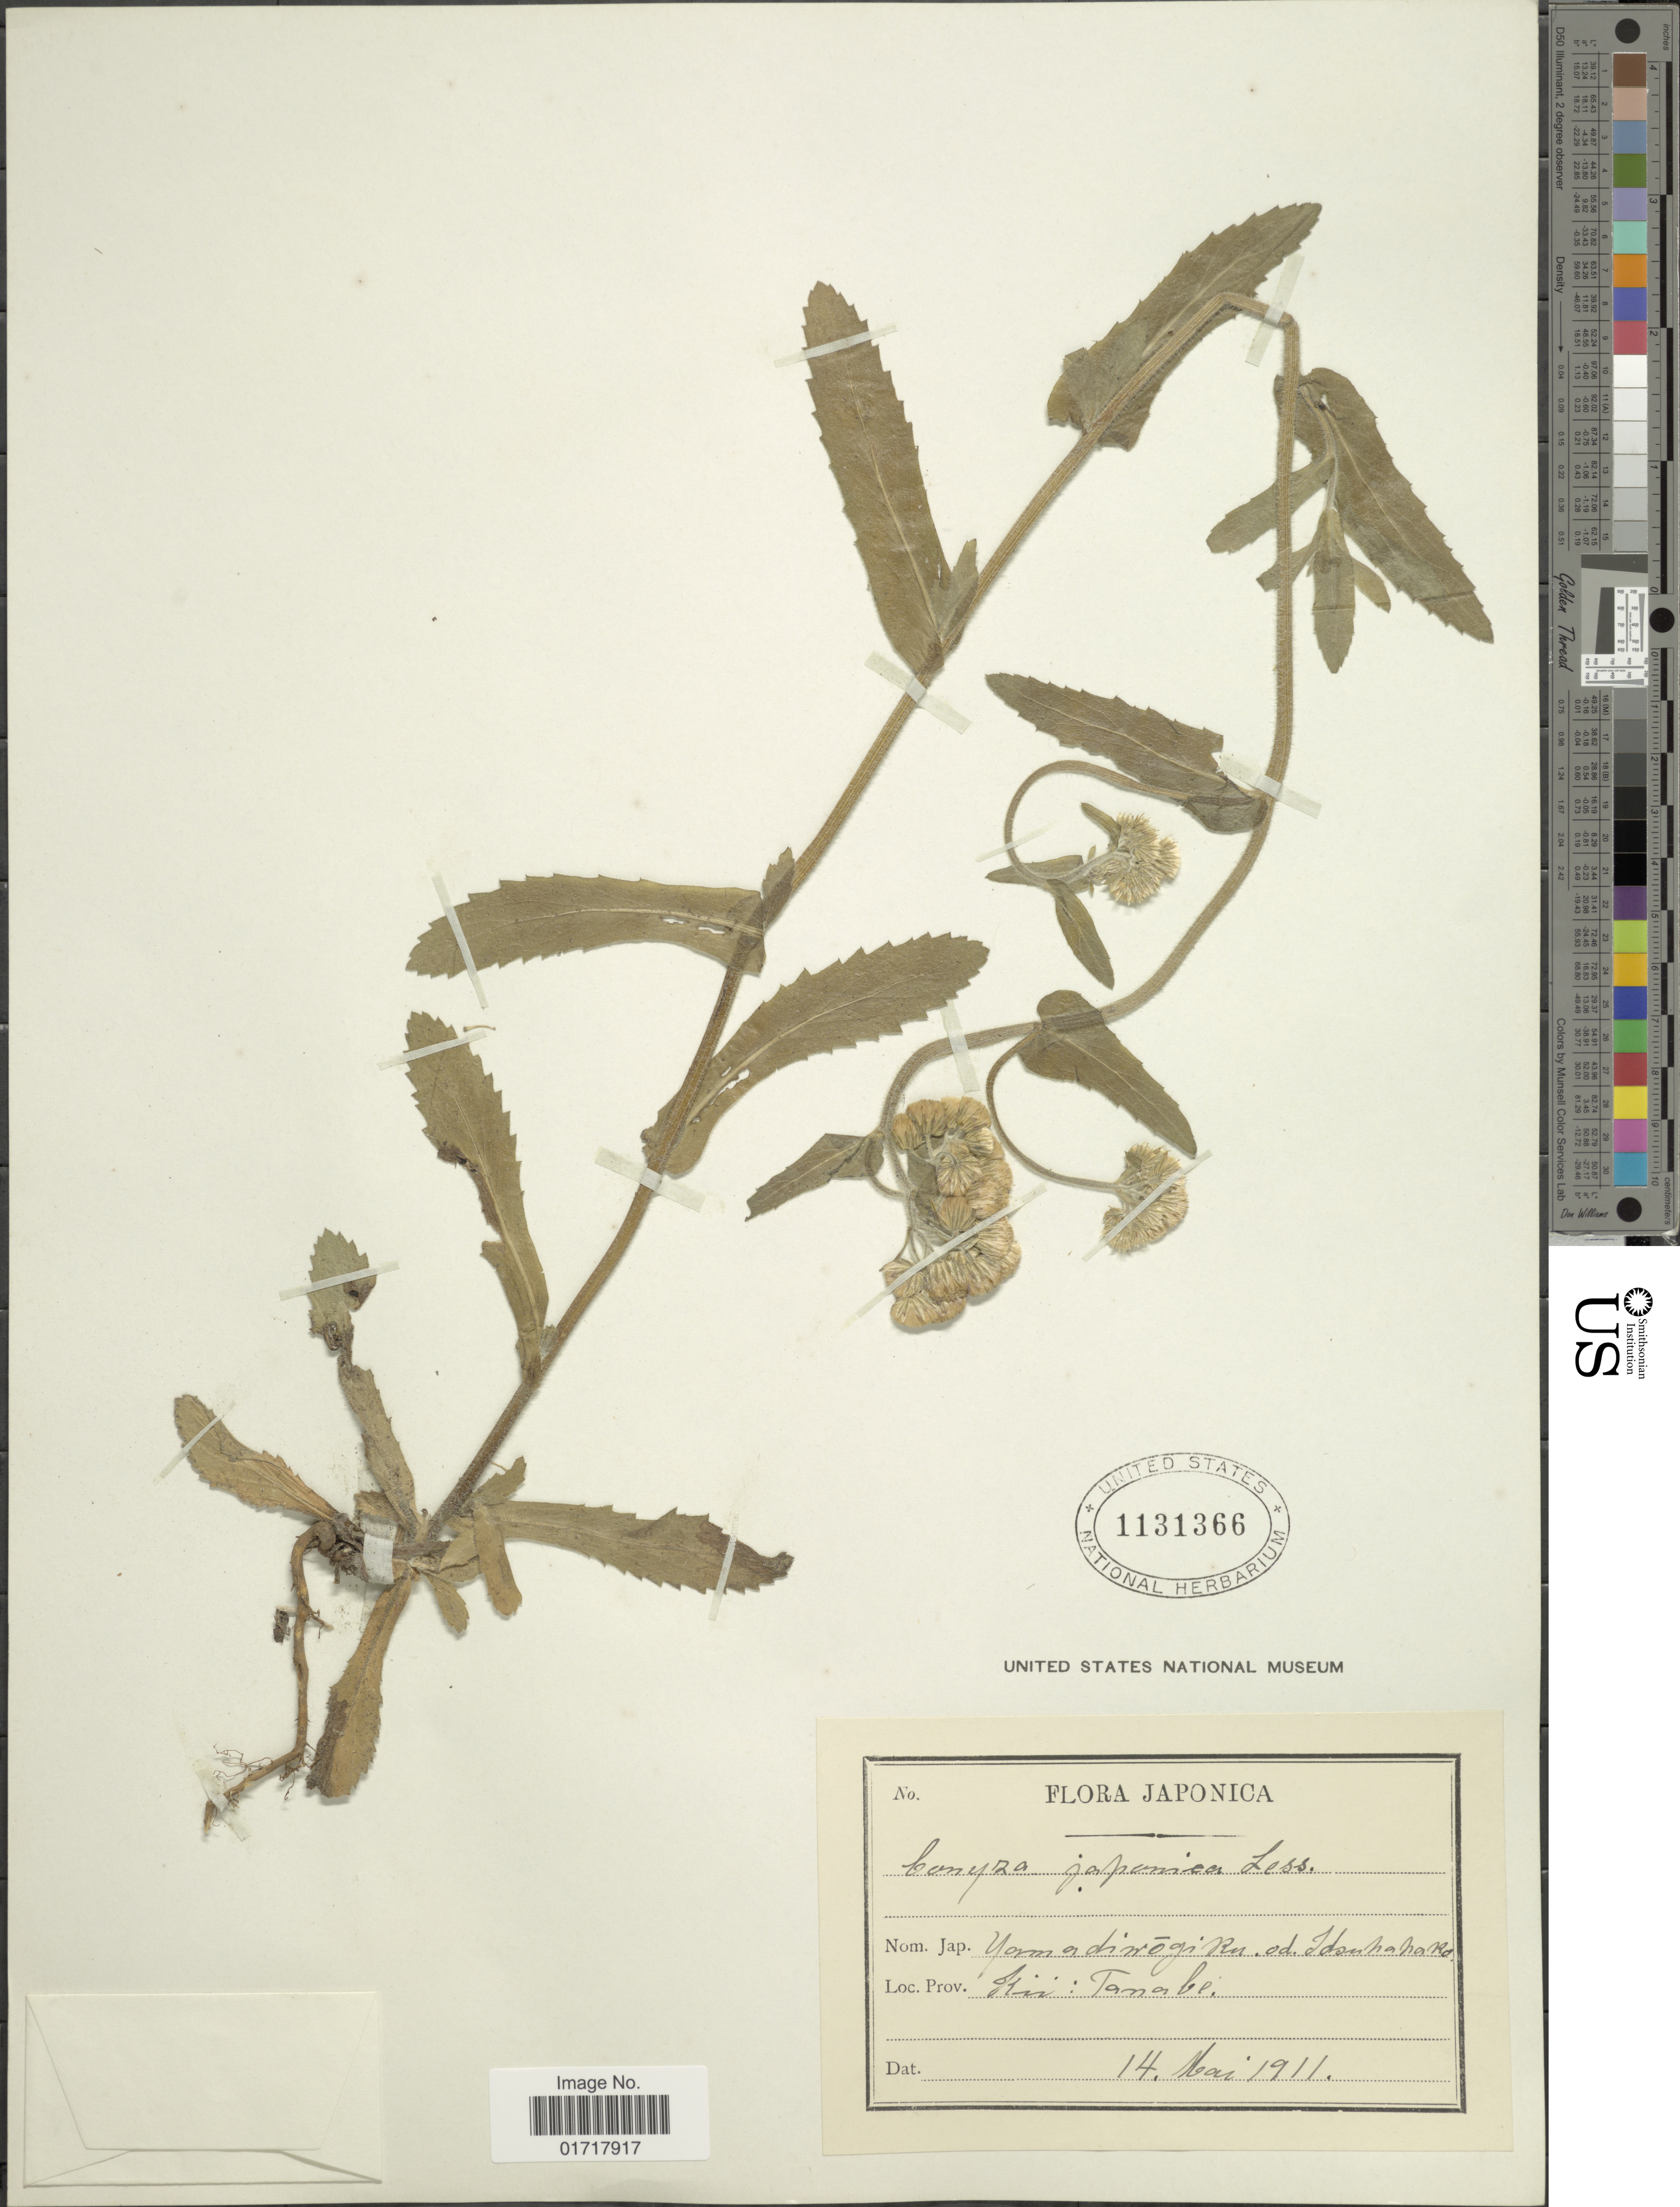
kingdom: Plantae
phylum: Tracheophyta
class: Magnoliopsida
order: Asterales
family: Asteraceae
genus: Conyza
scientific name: Conyza japonica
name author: (Thunb.) Less.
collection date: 1911-05-14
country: Japan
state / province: Wakayama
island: Honshu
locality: Kii, Tanabe.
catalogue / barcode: US 1131366